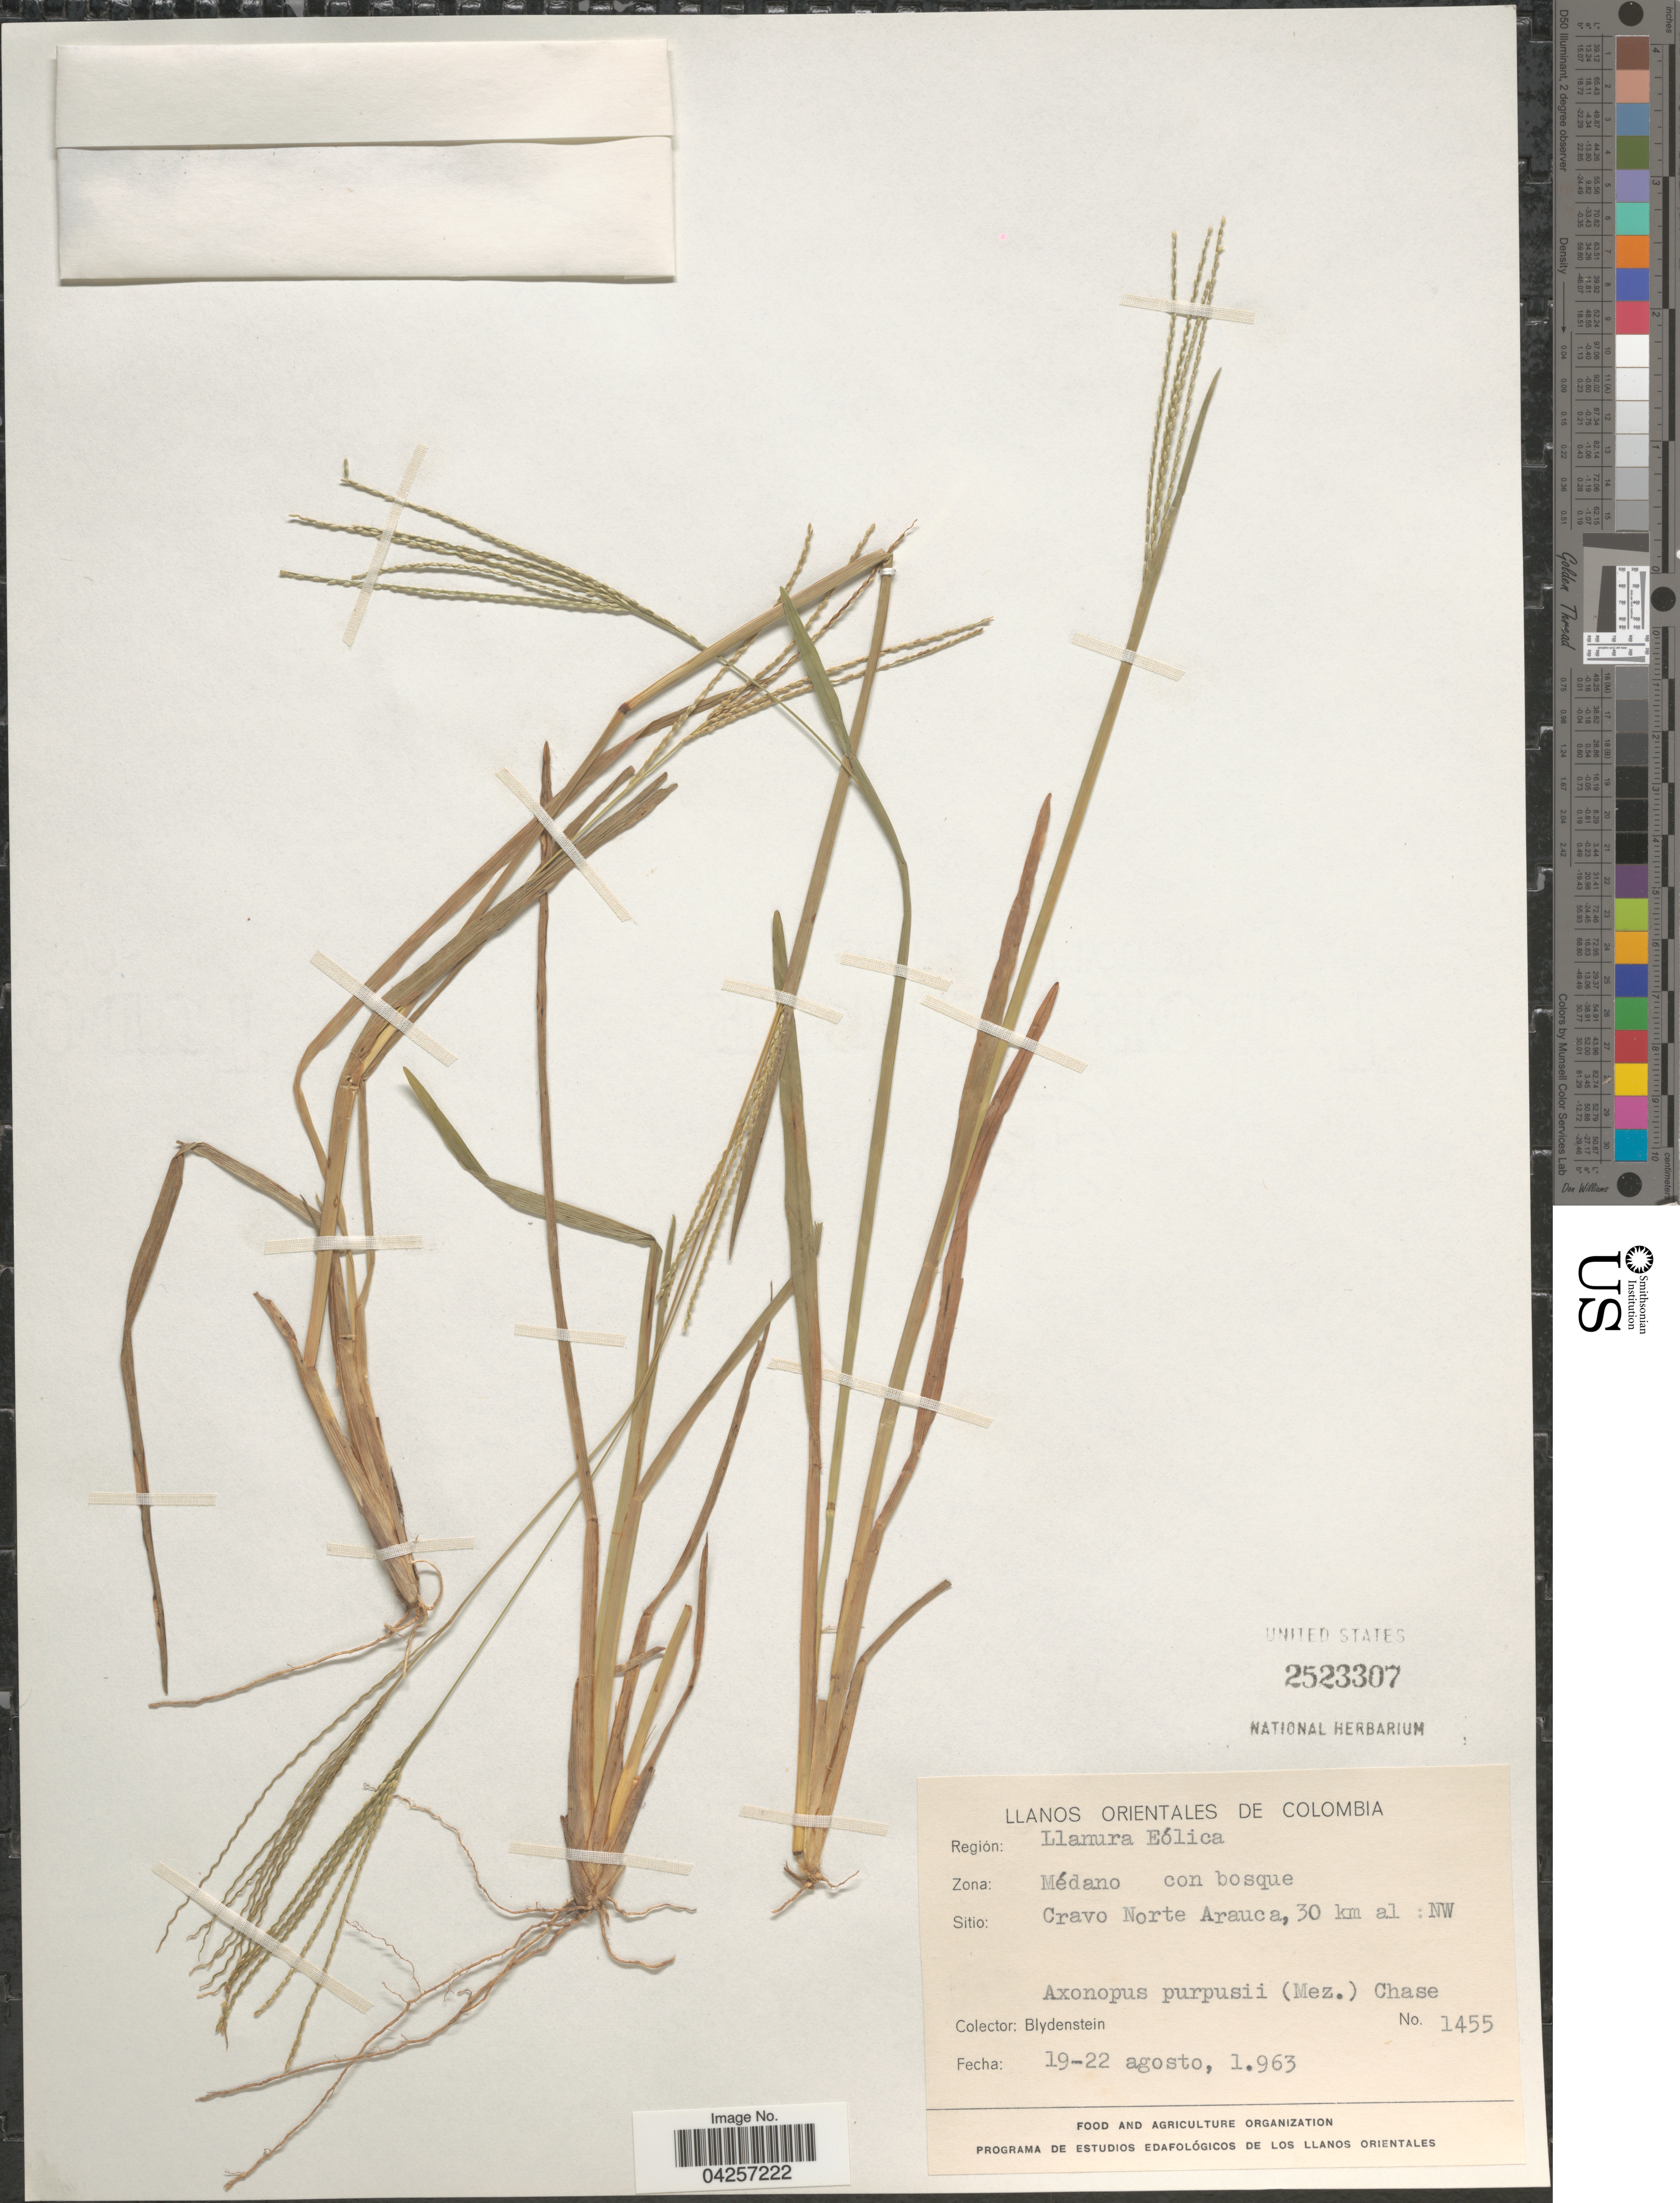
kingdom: Plantae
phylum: Tracheophyta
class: Liliopsida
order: Poales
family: Poaceae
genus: Axonopus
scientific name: Axonopus fissifolius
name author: (Raddi) Kuhlm.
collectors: Blydenstein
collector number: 1455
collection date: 1963-08-19/1963-08-22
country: Colombia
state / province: Arauca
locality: Llanos Orientales de Colombia. Región: Llanura Eólica. Zona: Médano con bosque. Sitio: Cravo Norte Arauca, 30 km al NW.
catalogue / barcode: US 2523307